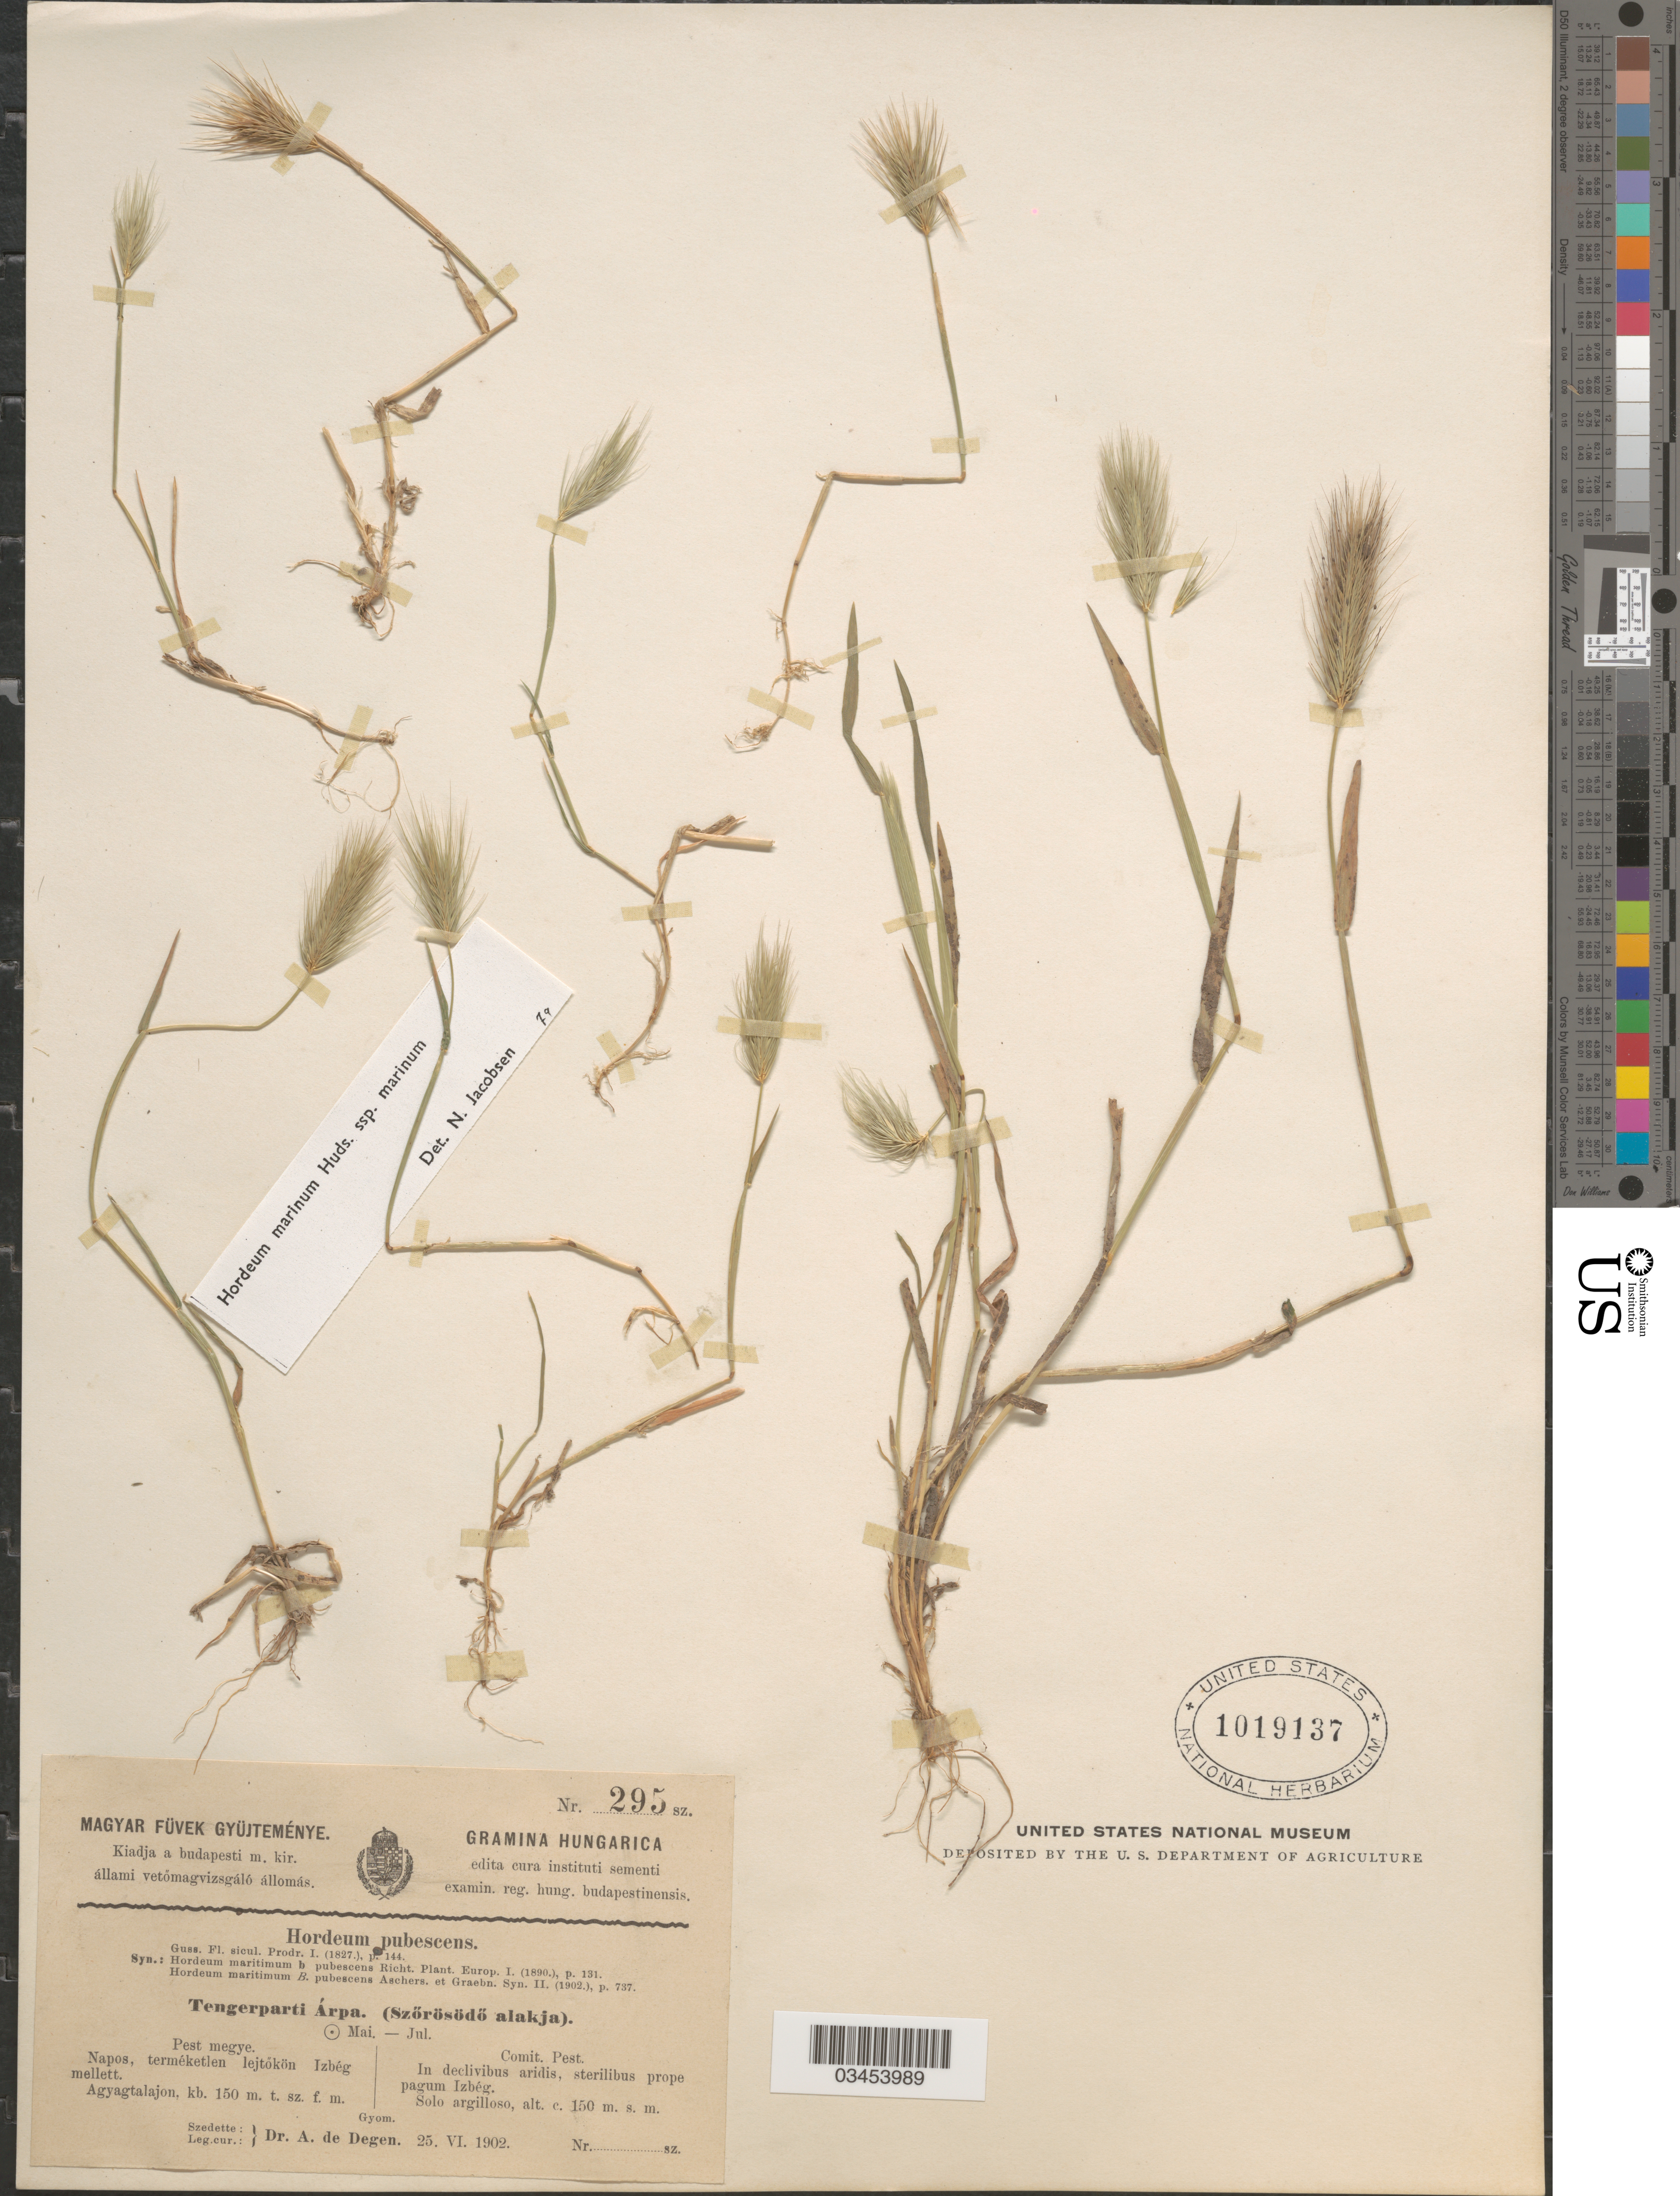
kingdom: Plantae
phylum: Tracheophyta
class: Liliopsida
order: Poales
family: Poaceae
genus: Hordeum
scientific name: Hordeum marinum subsp. marinum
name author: Huds.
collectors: A. Degen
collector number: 295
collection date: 1902-06-25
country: Hungary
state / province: Pest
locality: Hungarica. Comit. Pest. In declivibus aridis, sterilibus prope pagum Izbég. Solo argilloso.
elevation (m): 150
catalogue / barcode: US 1019137